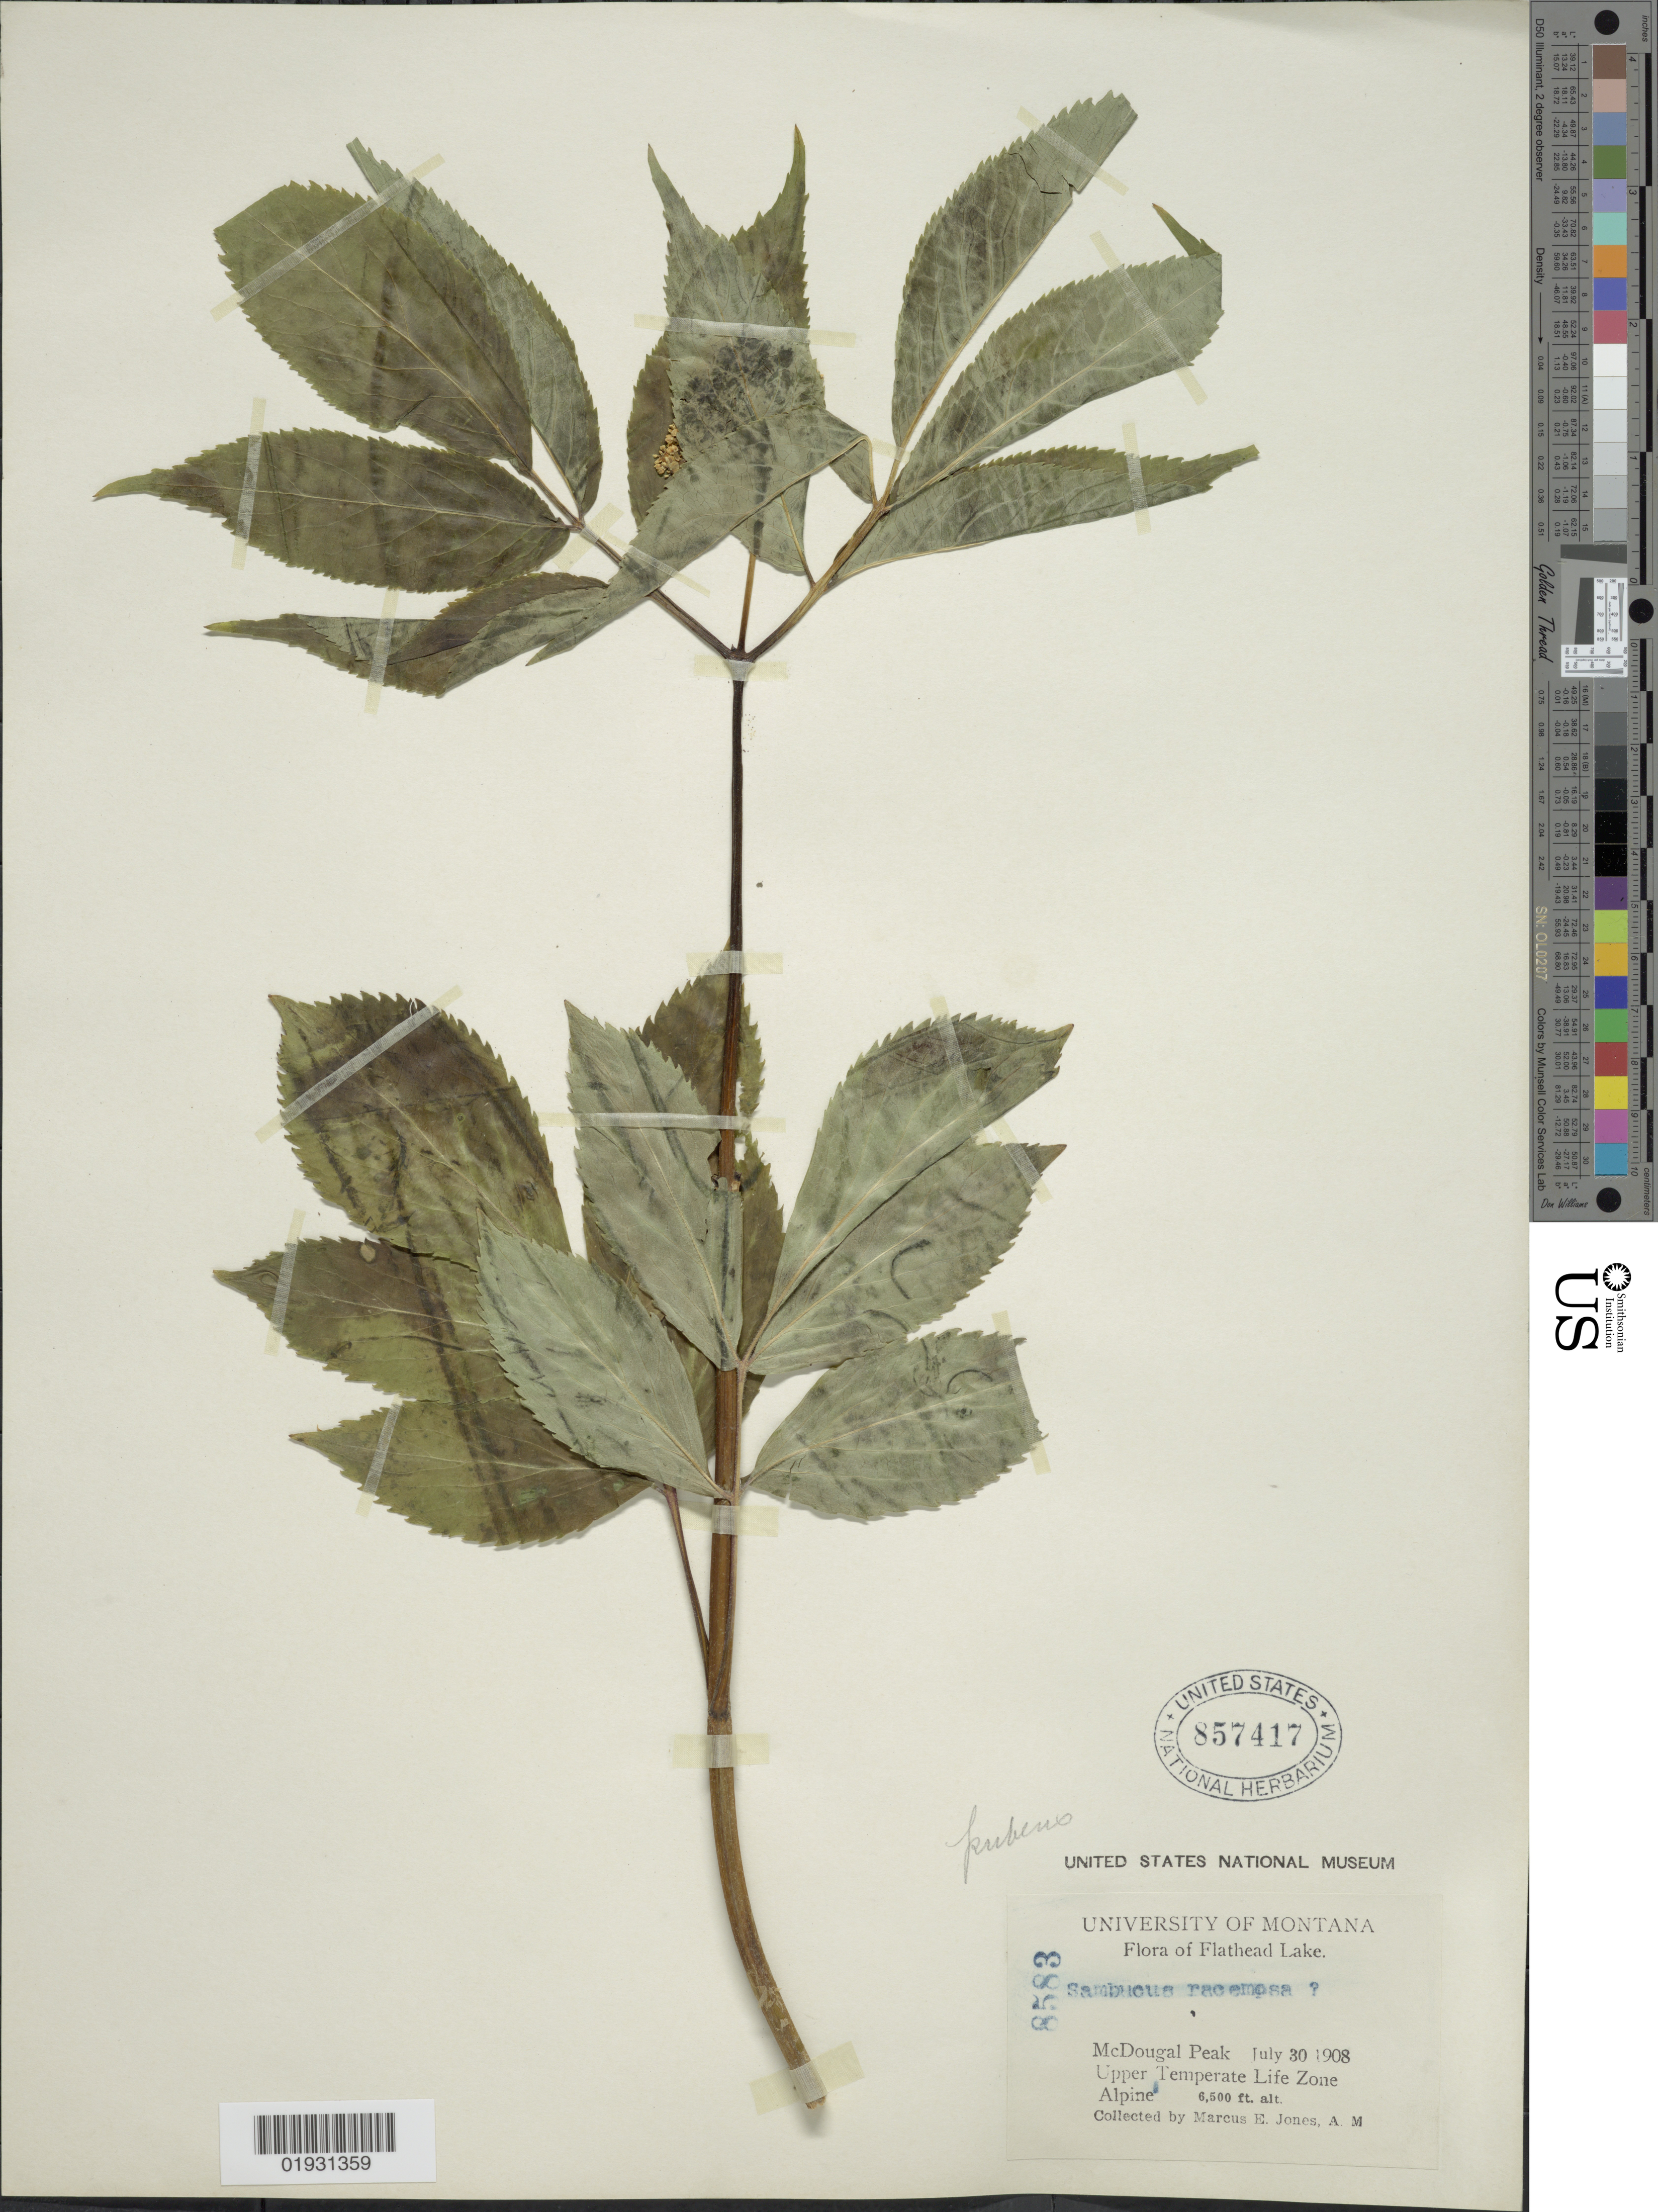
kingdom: Plantae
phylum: Tracheophyta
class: Magnoliopsida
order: Dipsacales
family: Viburnaceae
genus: Sambucus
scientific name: Sambucus racemosa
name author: L.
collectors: M. E. Jones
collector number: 8583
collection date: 1908-07-30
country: United States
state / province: Montana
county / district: Lake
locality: Flathead Lake, McDougal Peak, Upper Temperate Life Zone, Alpine.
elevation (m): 1981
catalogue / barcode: US 857417